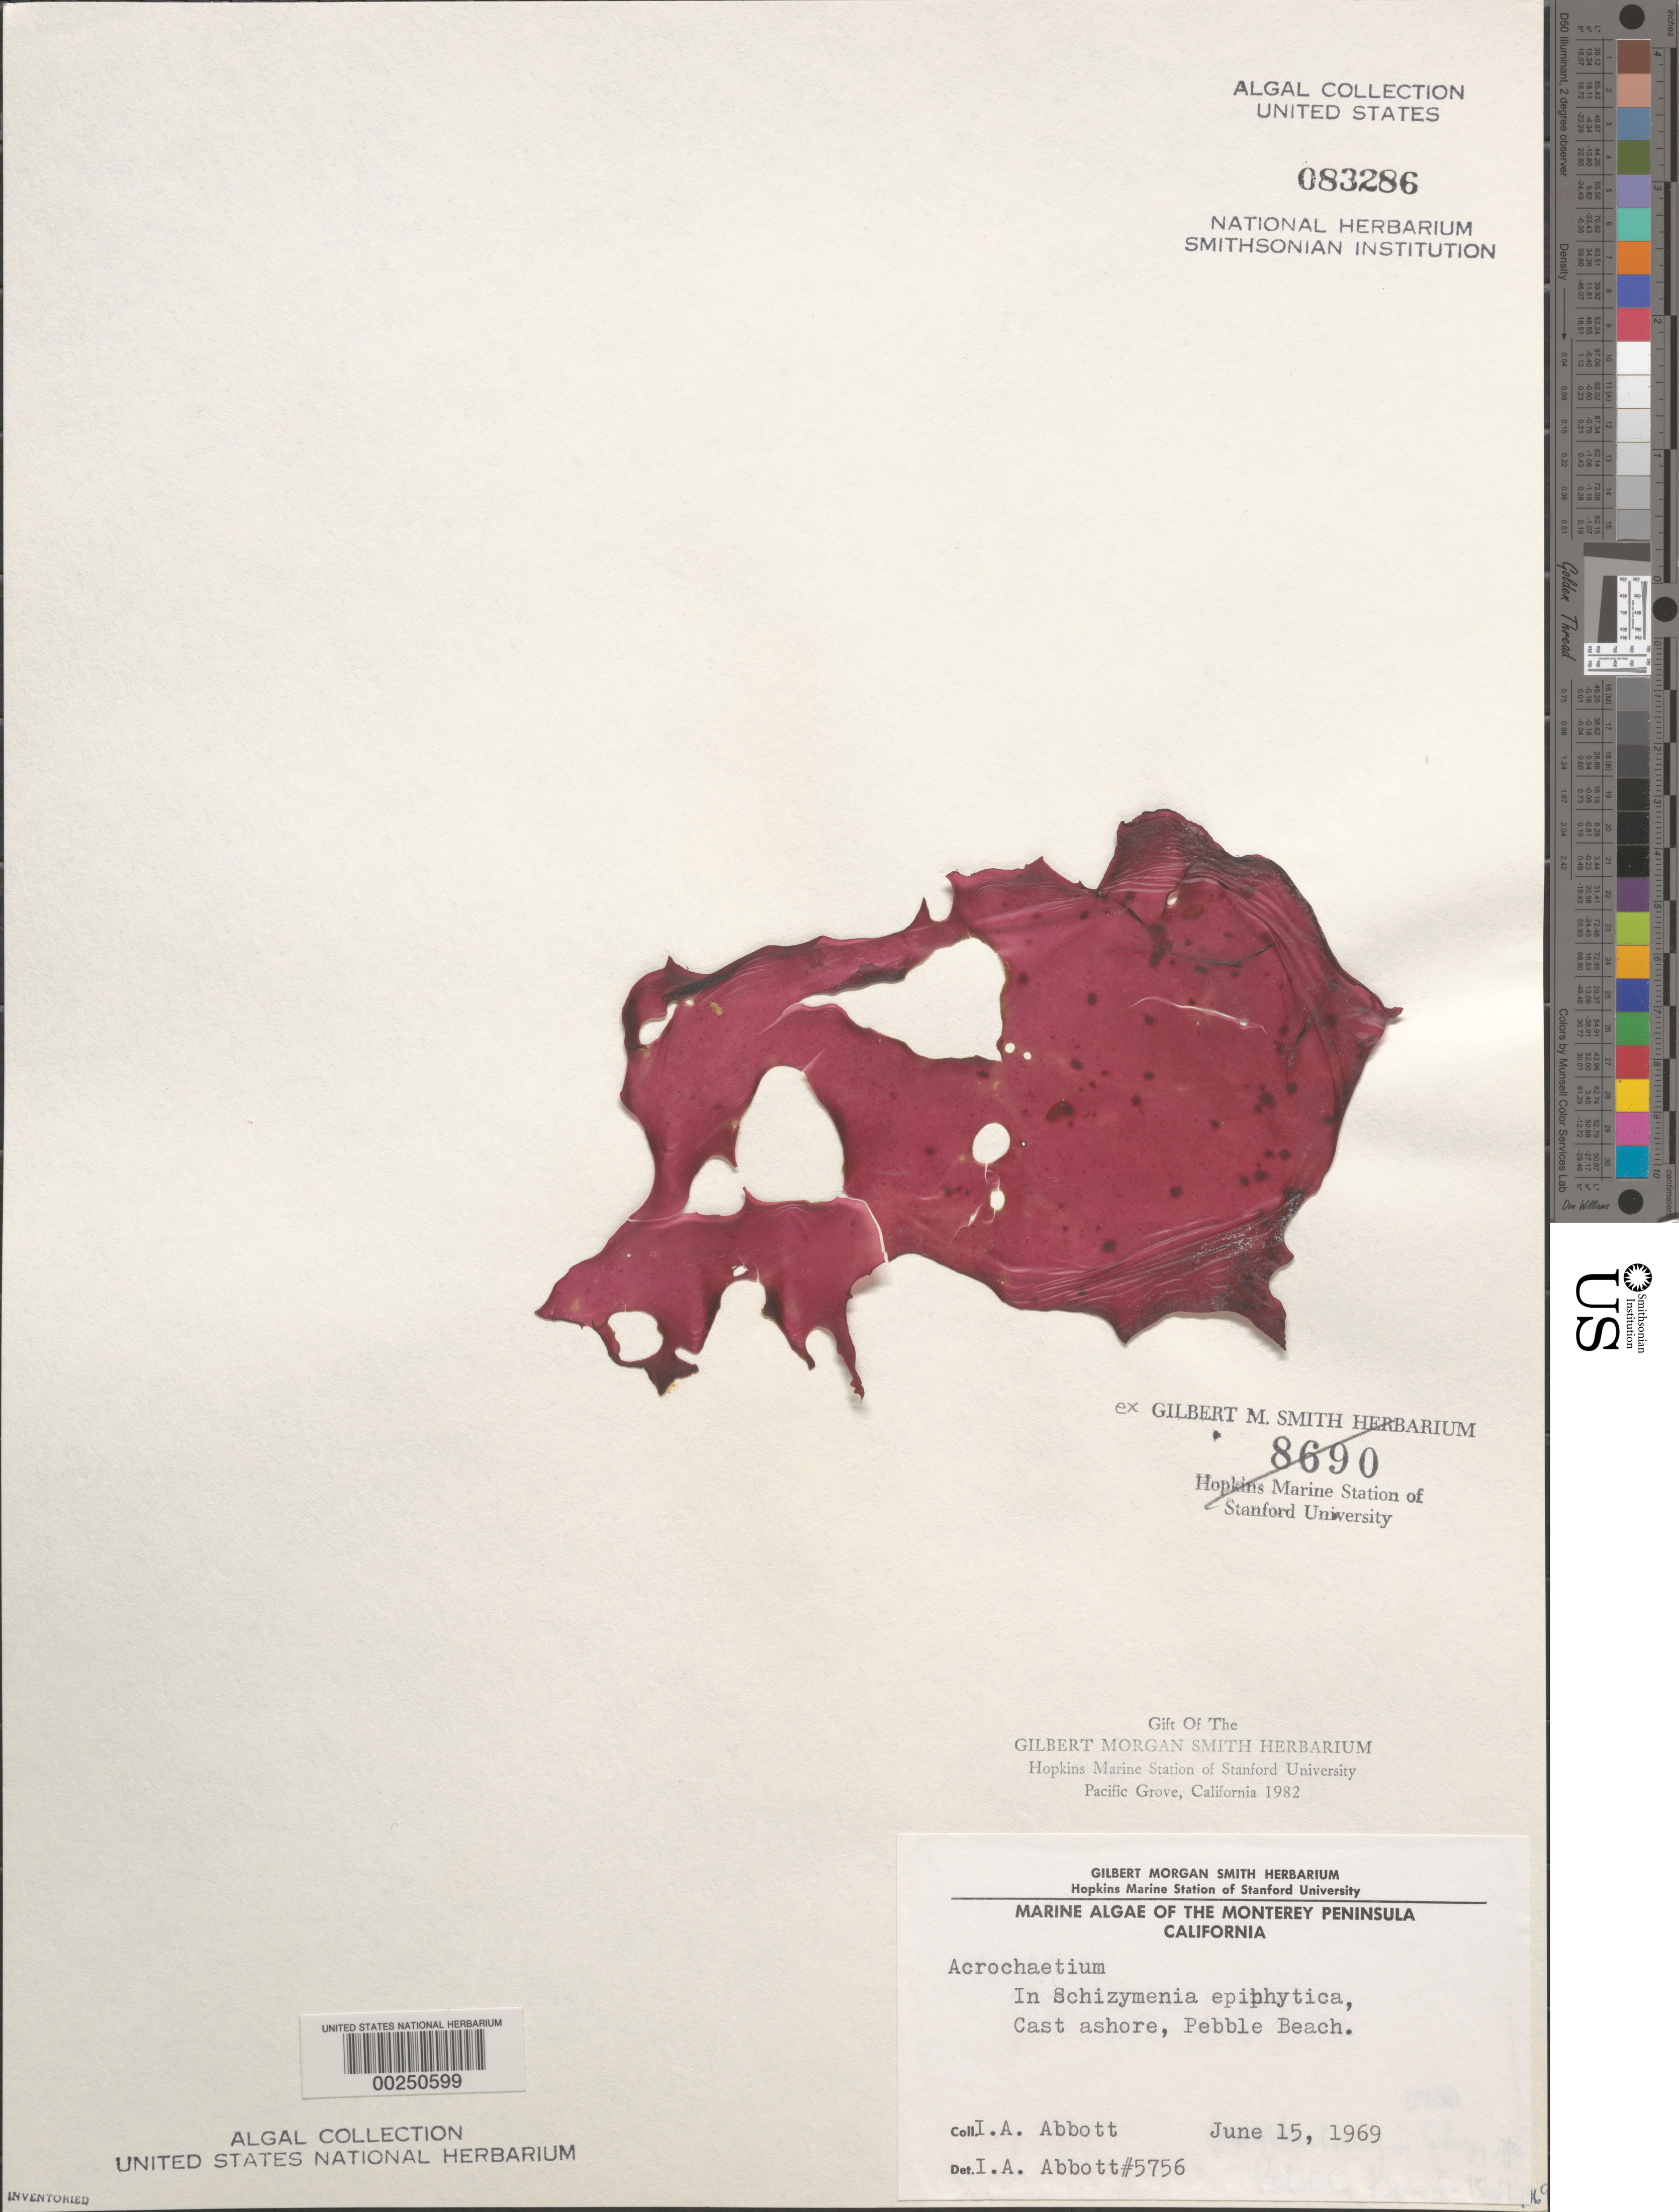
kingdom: Plantae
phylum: Rhodophyta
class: Florideophyceae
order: Acrochaetiales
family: Acrochaetiaceae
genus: Acrochaetium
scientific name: Acrochaetium sp.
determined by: Abbott, Isabella A.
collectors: I. A. Abbott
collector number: IAA 5756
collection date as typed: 15 Jun 1969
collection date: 1969-06-15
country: United States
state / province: California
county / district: Monterey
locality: Pebble Beach, Monterey Peninsula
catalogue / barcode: US 83286